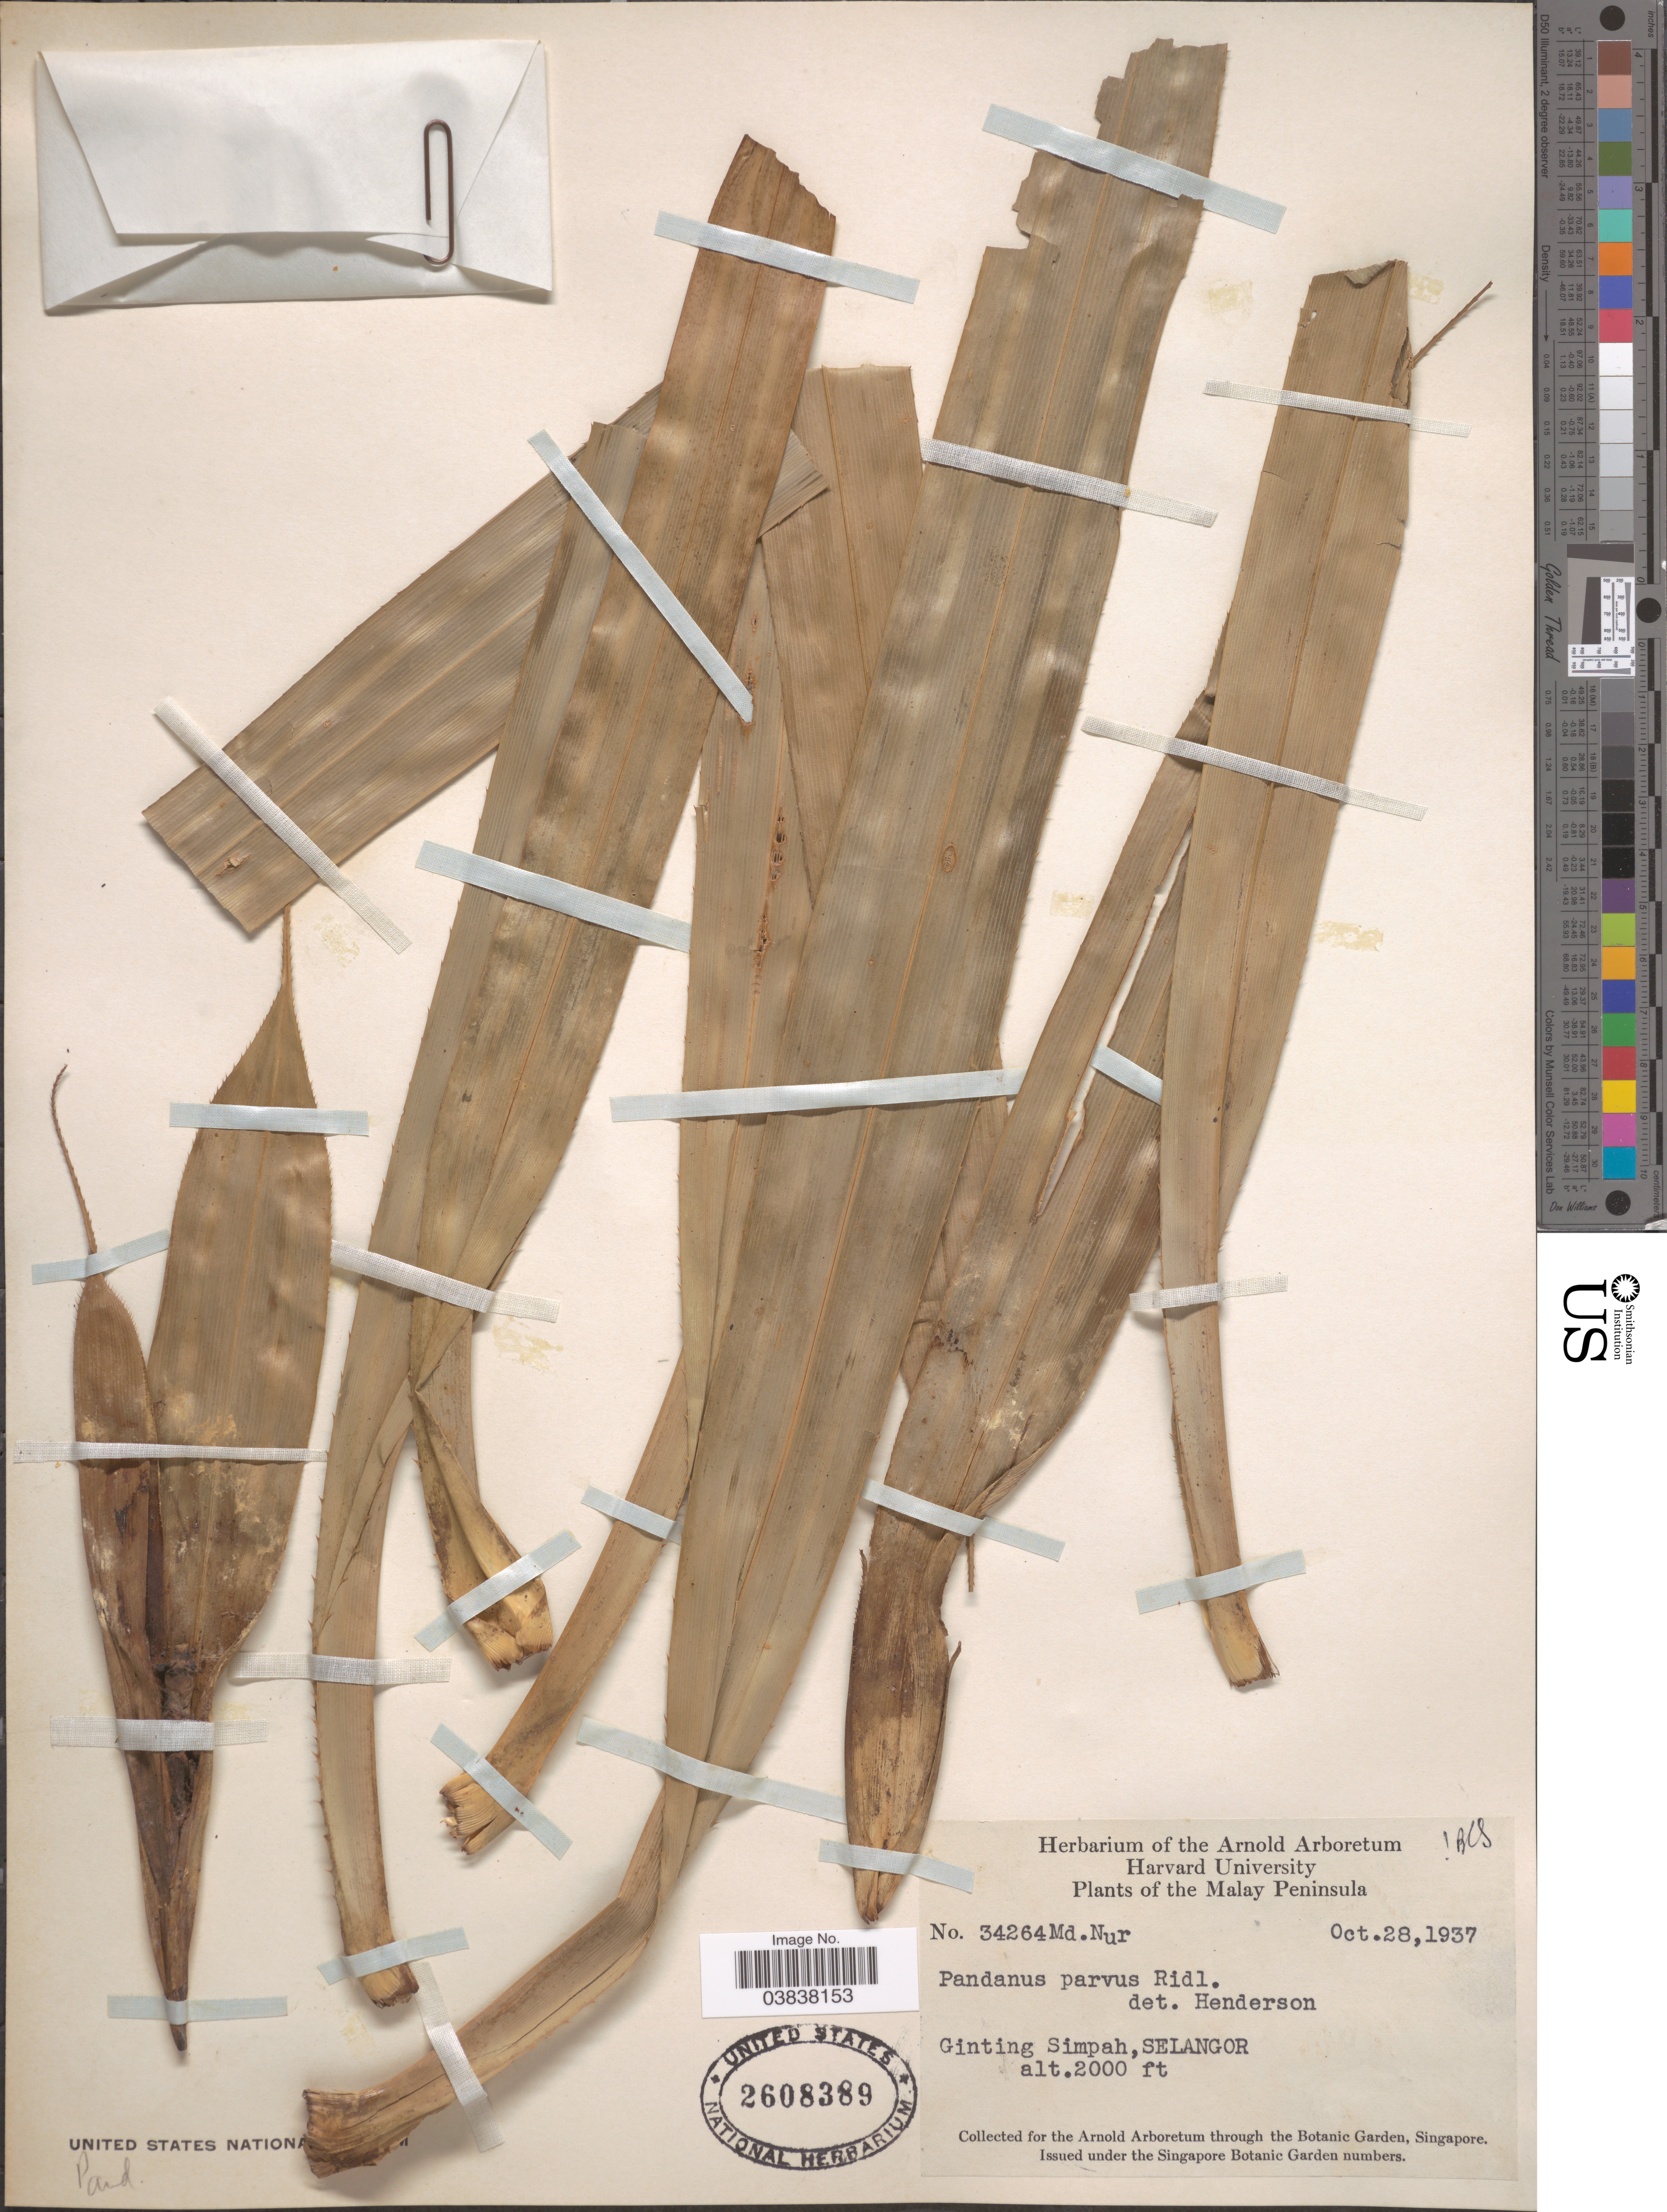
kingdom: Plantae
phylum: Tracheophyta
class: Liliopsida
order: Pandanales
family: Pandanaceae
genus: Pandanus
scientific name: Pandanus parvus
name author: Ridl.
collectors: M. Nur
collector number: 34264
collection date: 1937-10-28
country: Malaysia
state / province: Selangor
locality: The Malay Peninsula. Ginting Simpah.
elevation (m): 610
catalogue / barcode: US 2608389